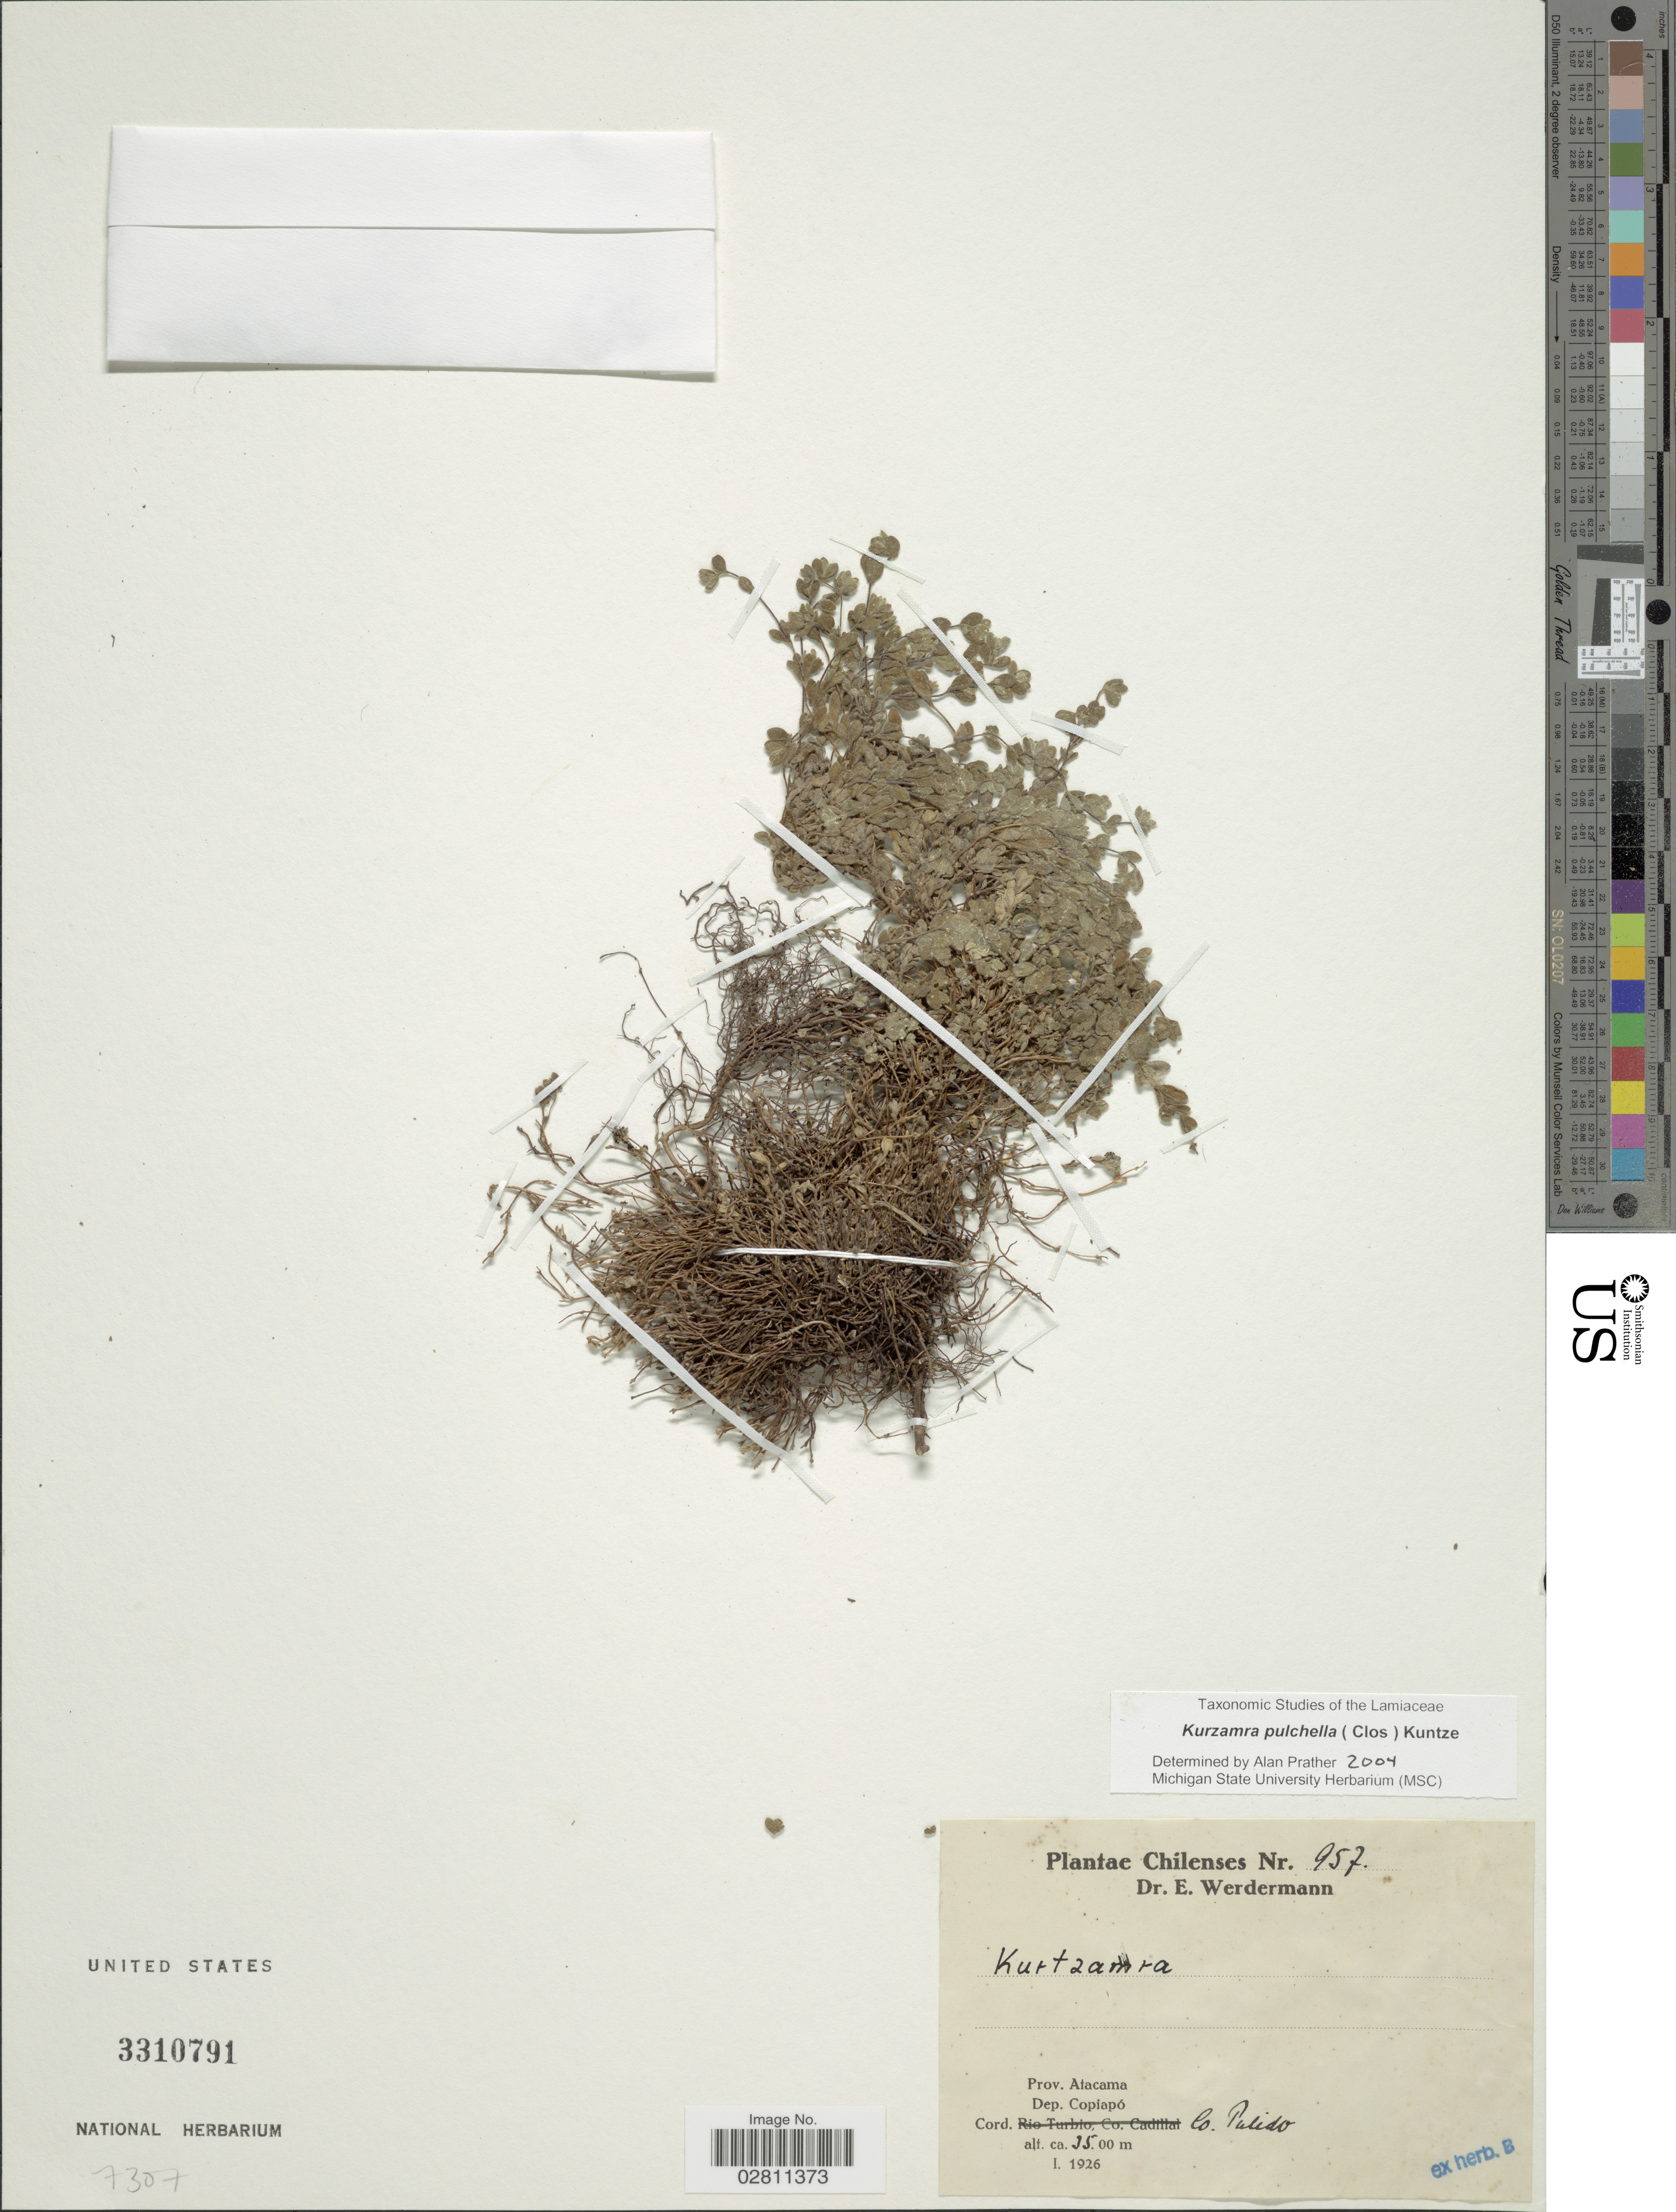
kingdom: Plantae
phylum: Tracheophyta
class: Magnoliopsida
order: Lamiales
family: Lamiaceae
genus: Kurzamra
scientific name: Kurzamra pulchella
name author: (Clos) Kuntze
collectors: E. Werdermann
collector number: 957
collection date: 1926-01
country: Chile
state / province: Atacama (III)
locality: Chilenses. Prov. Atacama. Dep. Copiapó. Cord. Co. Taliso.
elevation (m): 3500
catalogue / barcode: US 3310791